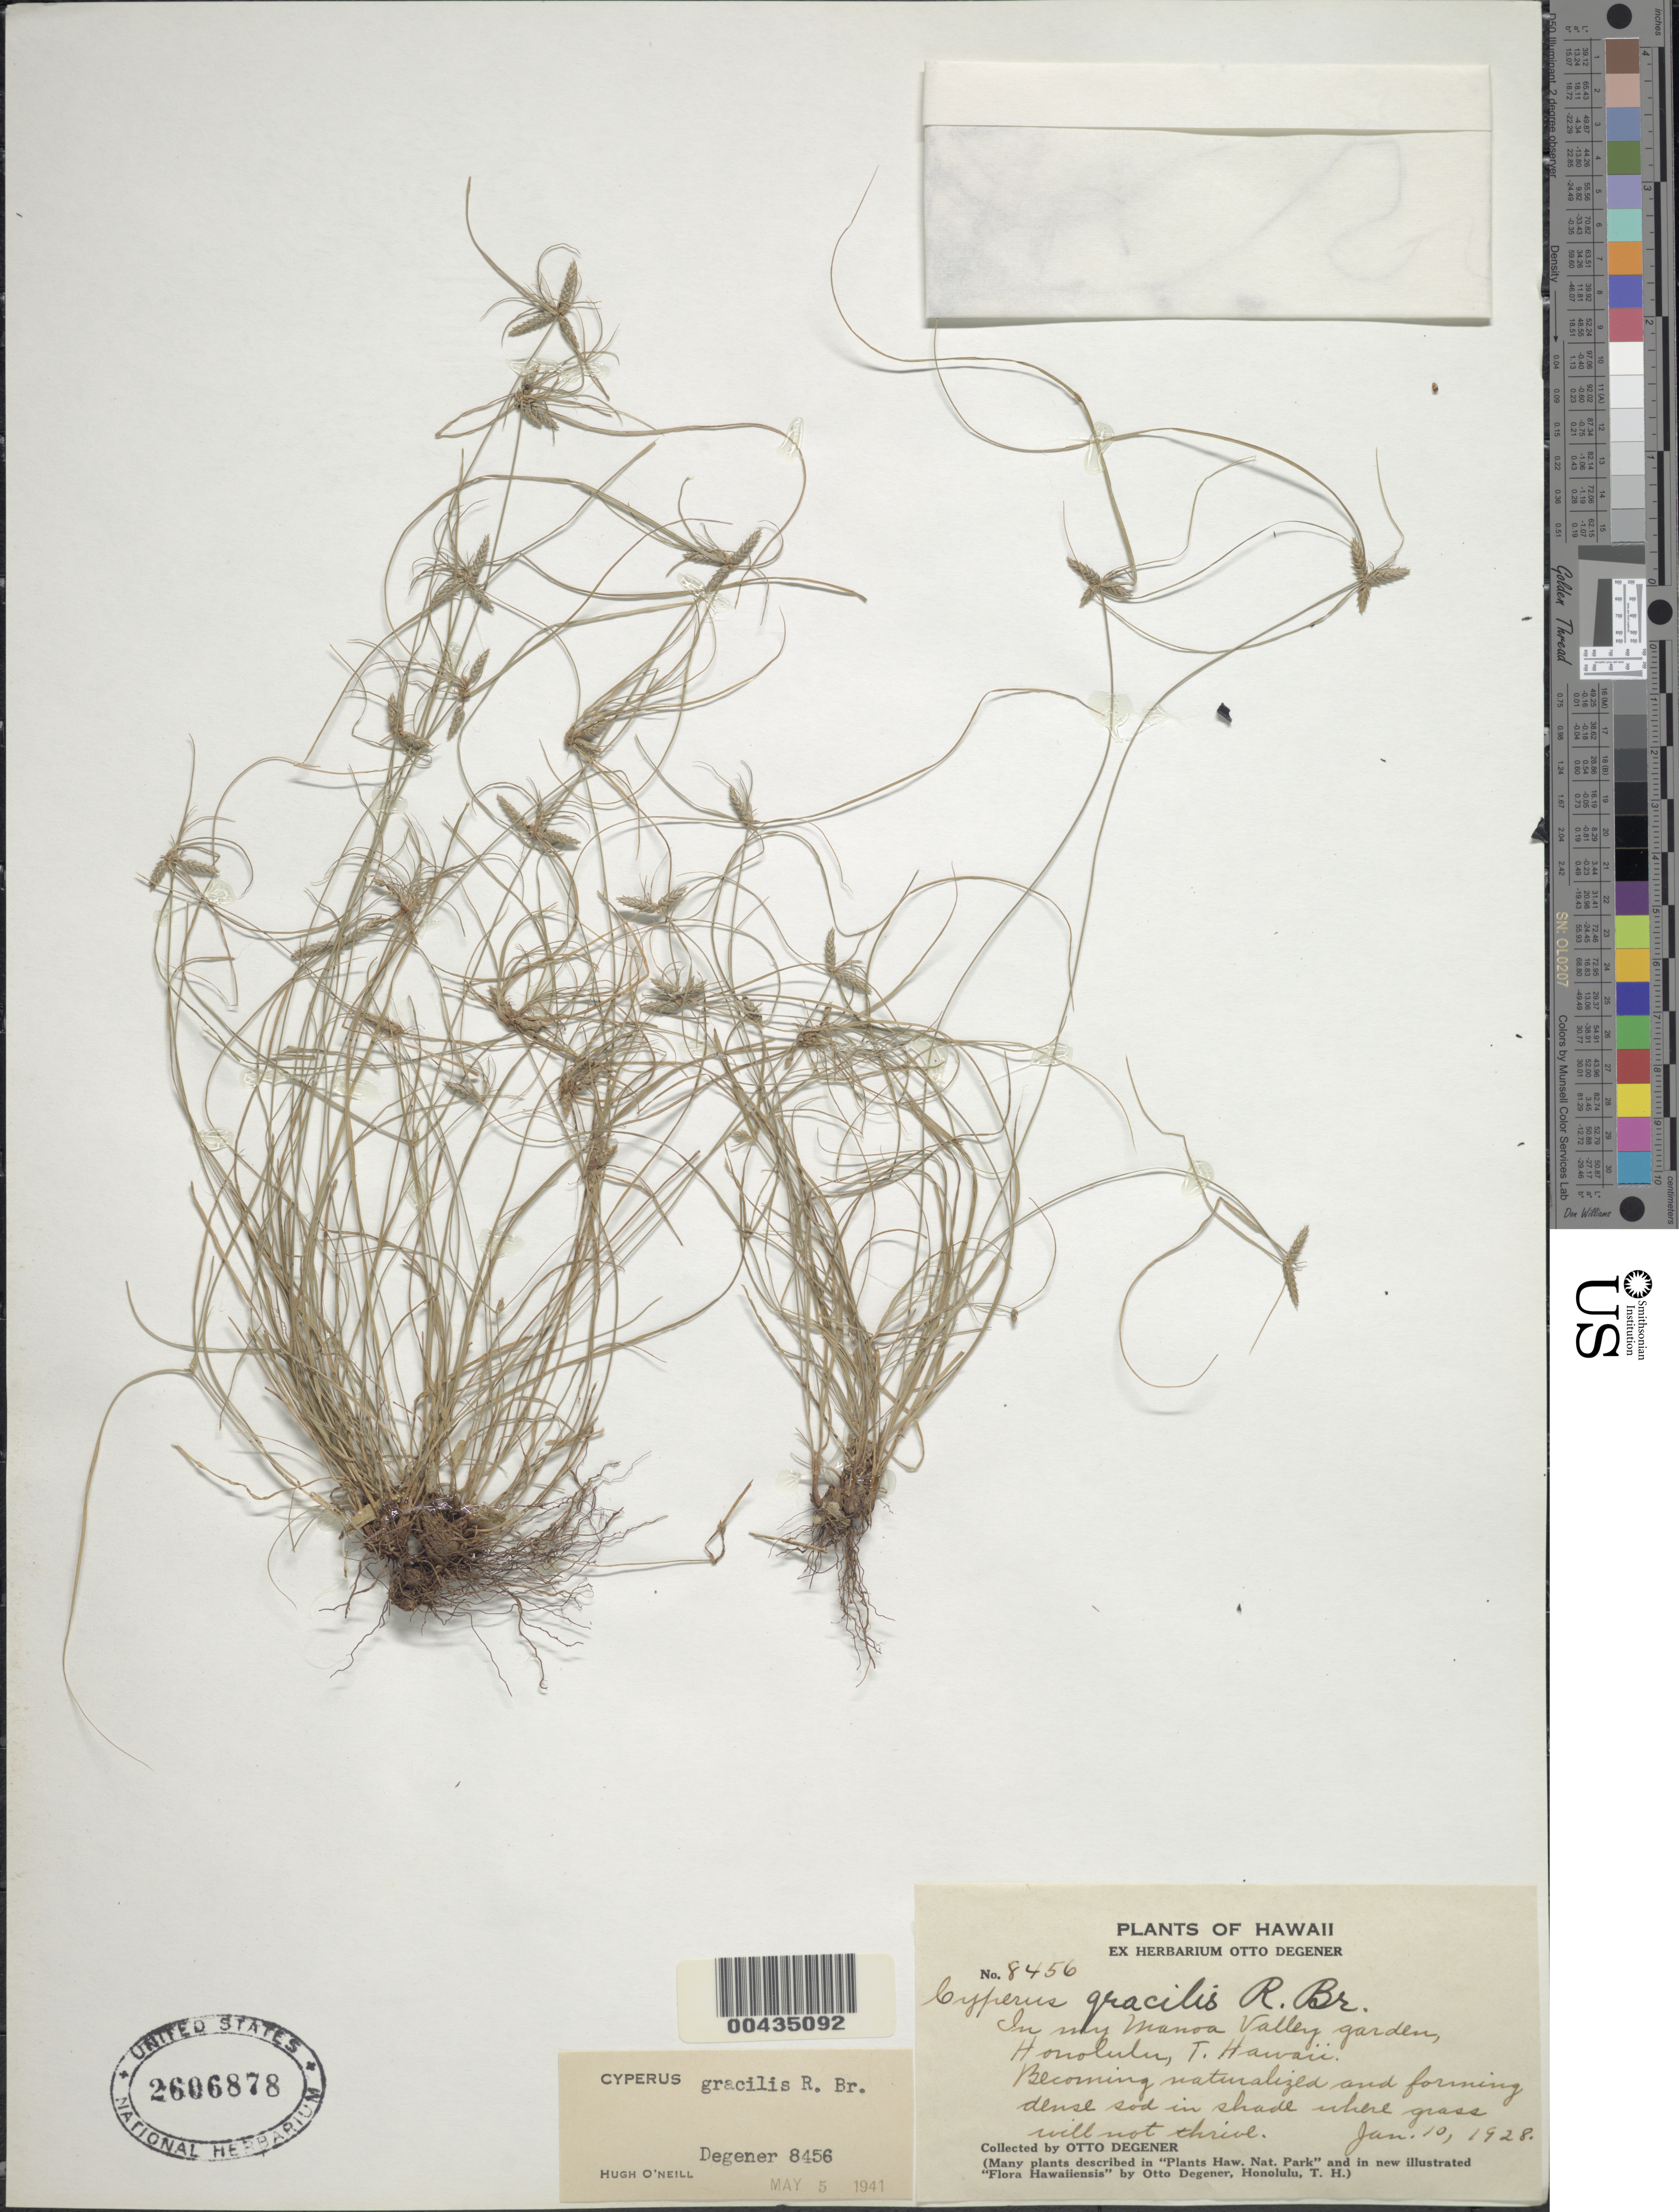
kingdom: Plantae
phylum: Tracheophyta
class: Liliopsida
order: Poales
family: Cyperaceae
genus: Cyperus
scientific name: Cyperus gracilis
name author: R. Br.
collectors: O. Degener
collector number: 8456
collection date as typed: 10 Jan 1928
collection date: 1928-01-10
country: United States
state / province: Hawaii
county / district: Honolulu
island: Oahu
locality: Manoa Valley, Honolulu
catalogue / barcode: US 2606878